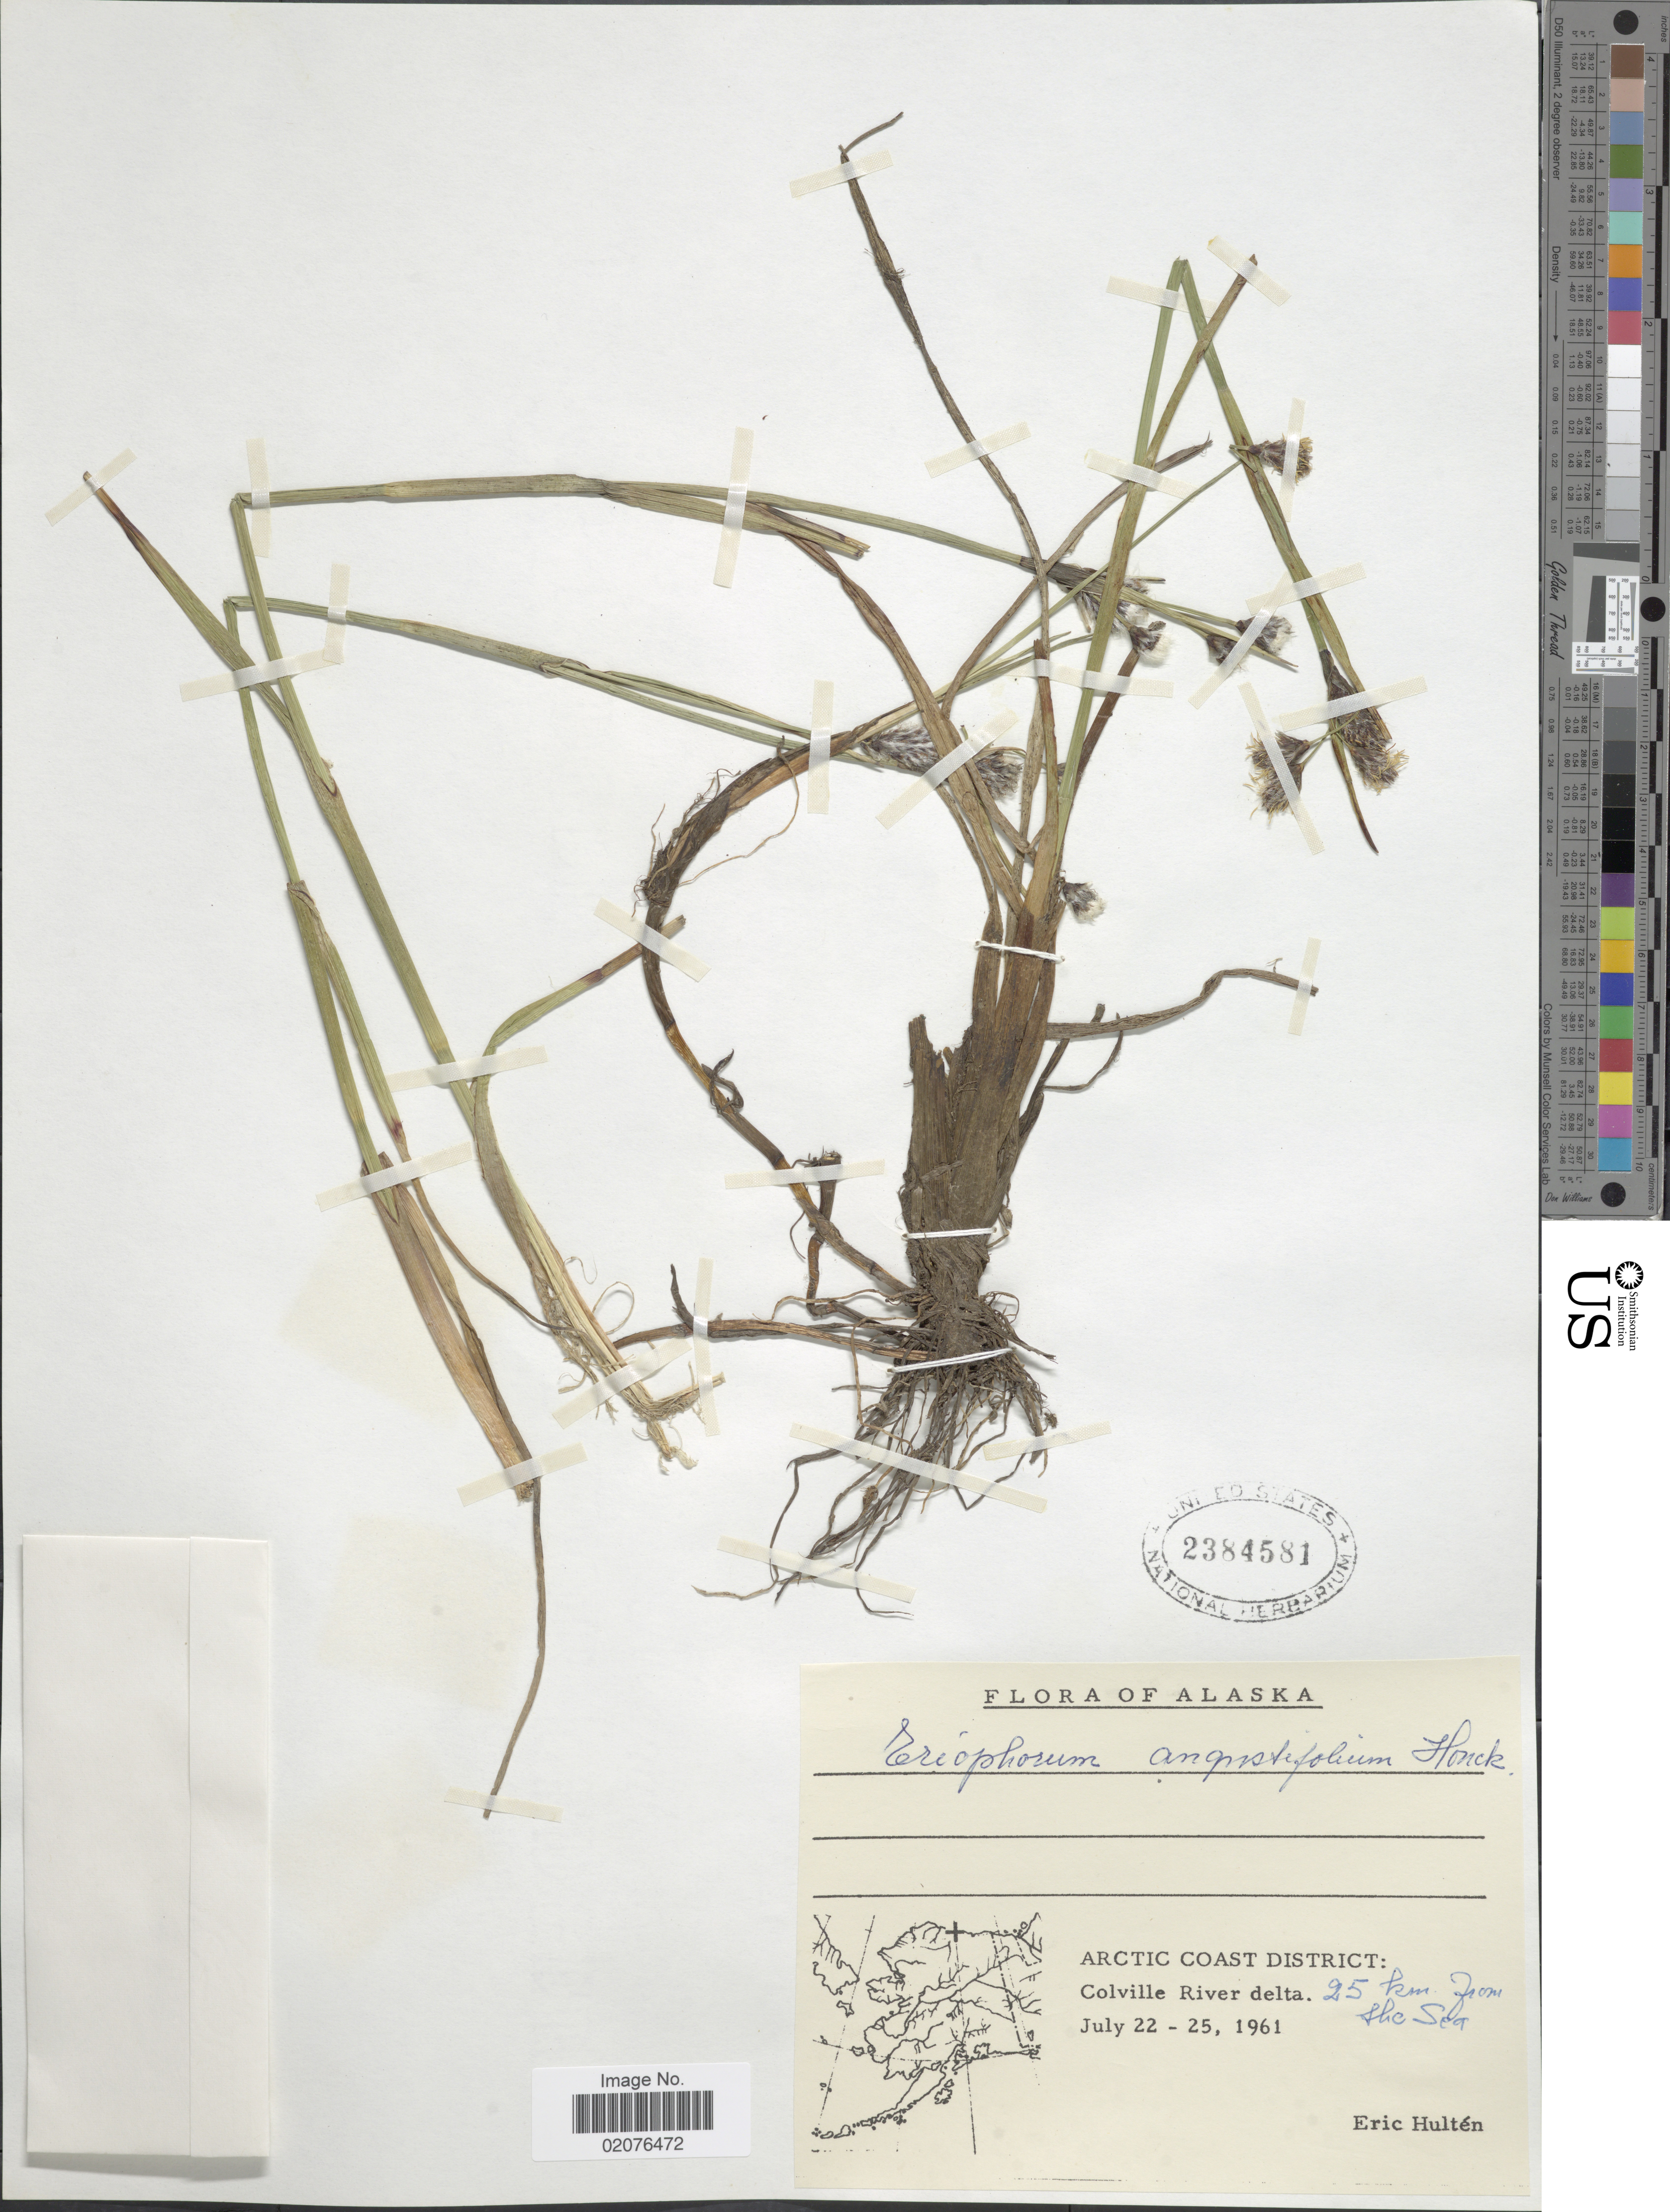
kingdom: Plantae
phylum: Tracheophyta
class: Liliopsida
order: Poales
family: Cyperaceae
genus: Eriophorum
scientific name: Eriophorum angustifolium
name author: Honck.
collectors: E. G. Hultén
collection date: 1961-07-22/1961-07-25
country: United States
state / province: Alaska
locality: Arctic Coast District, Colville River Delta. 25 km from the Sea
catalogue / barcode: US 2384581